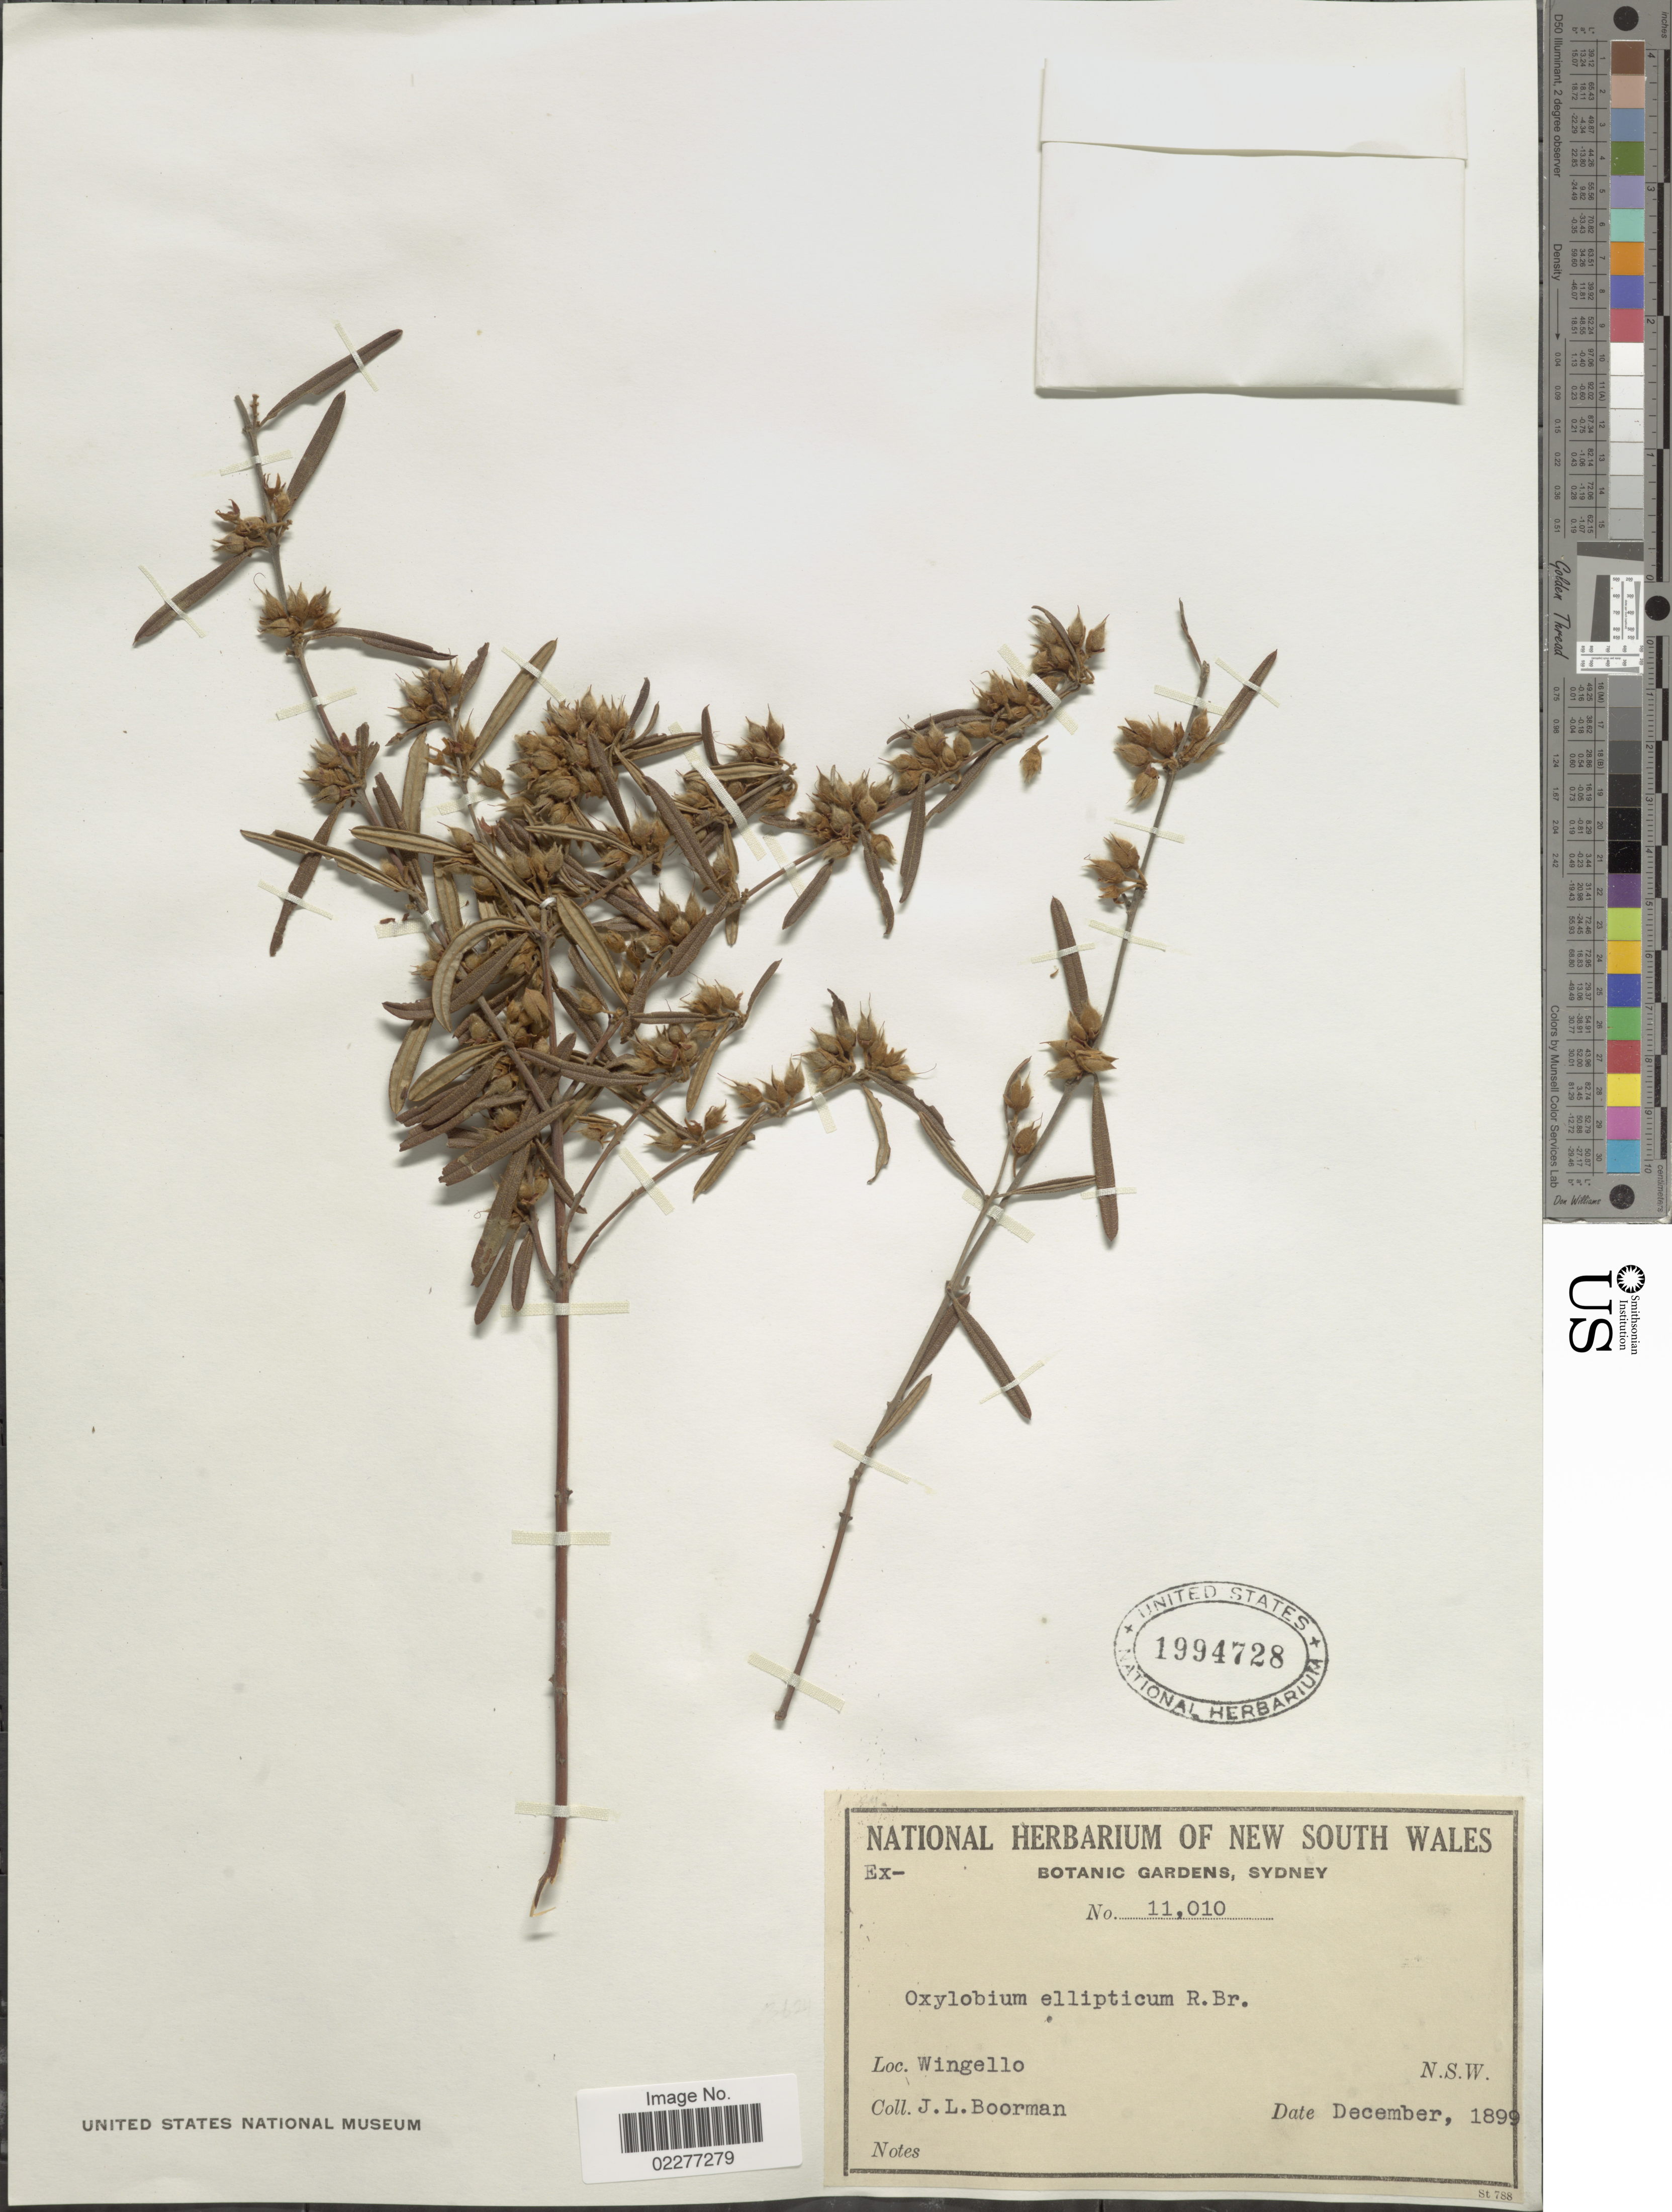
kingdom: Plantae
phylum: Tracheophyta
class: Magnoliopsida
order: Fabales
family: Fabaceae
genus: Oxylobium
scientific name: Oxylobium ellipticum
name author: (Vent.) R. Br.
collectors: J. Boorman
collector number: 11010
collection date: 1899-12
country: Australia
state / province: New South Wales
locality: Wingello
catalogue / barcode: US 1994728